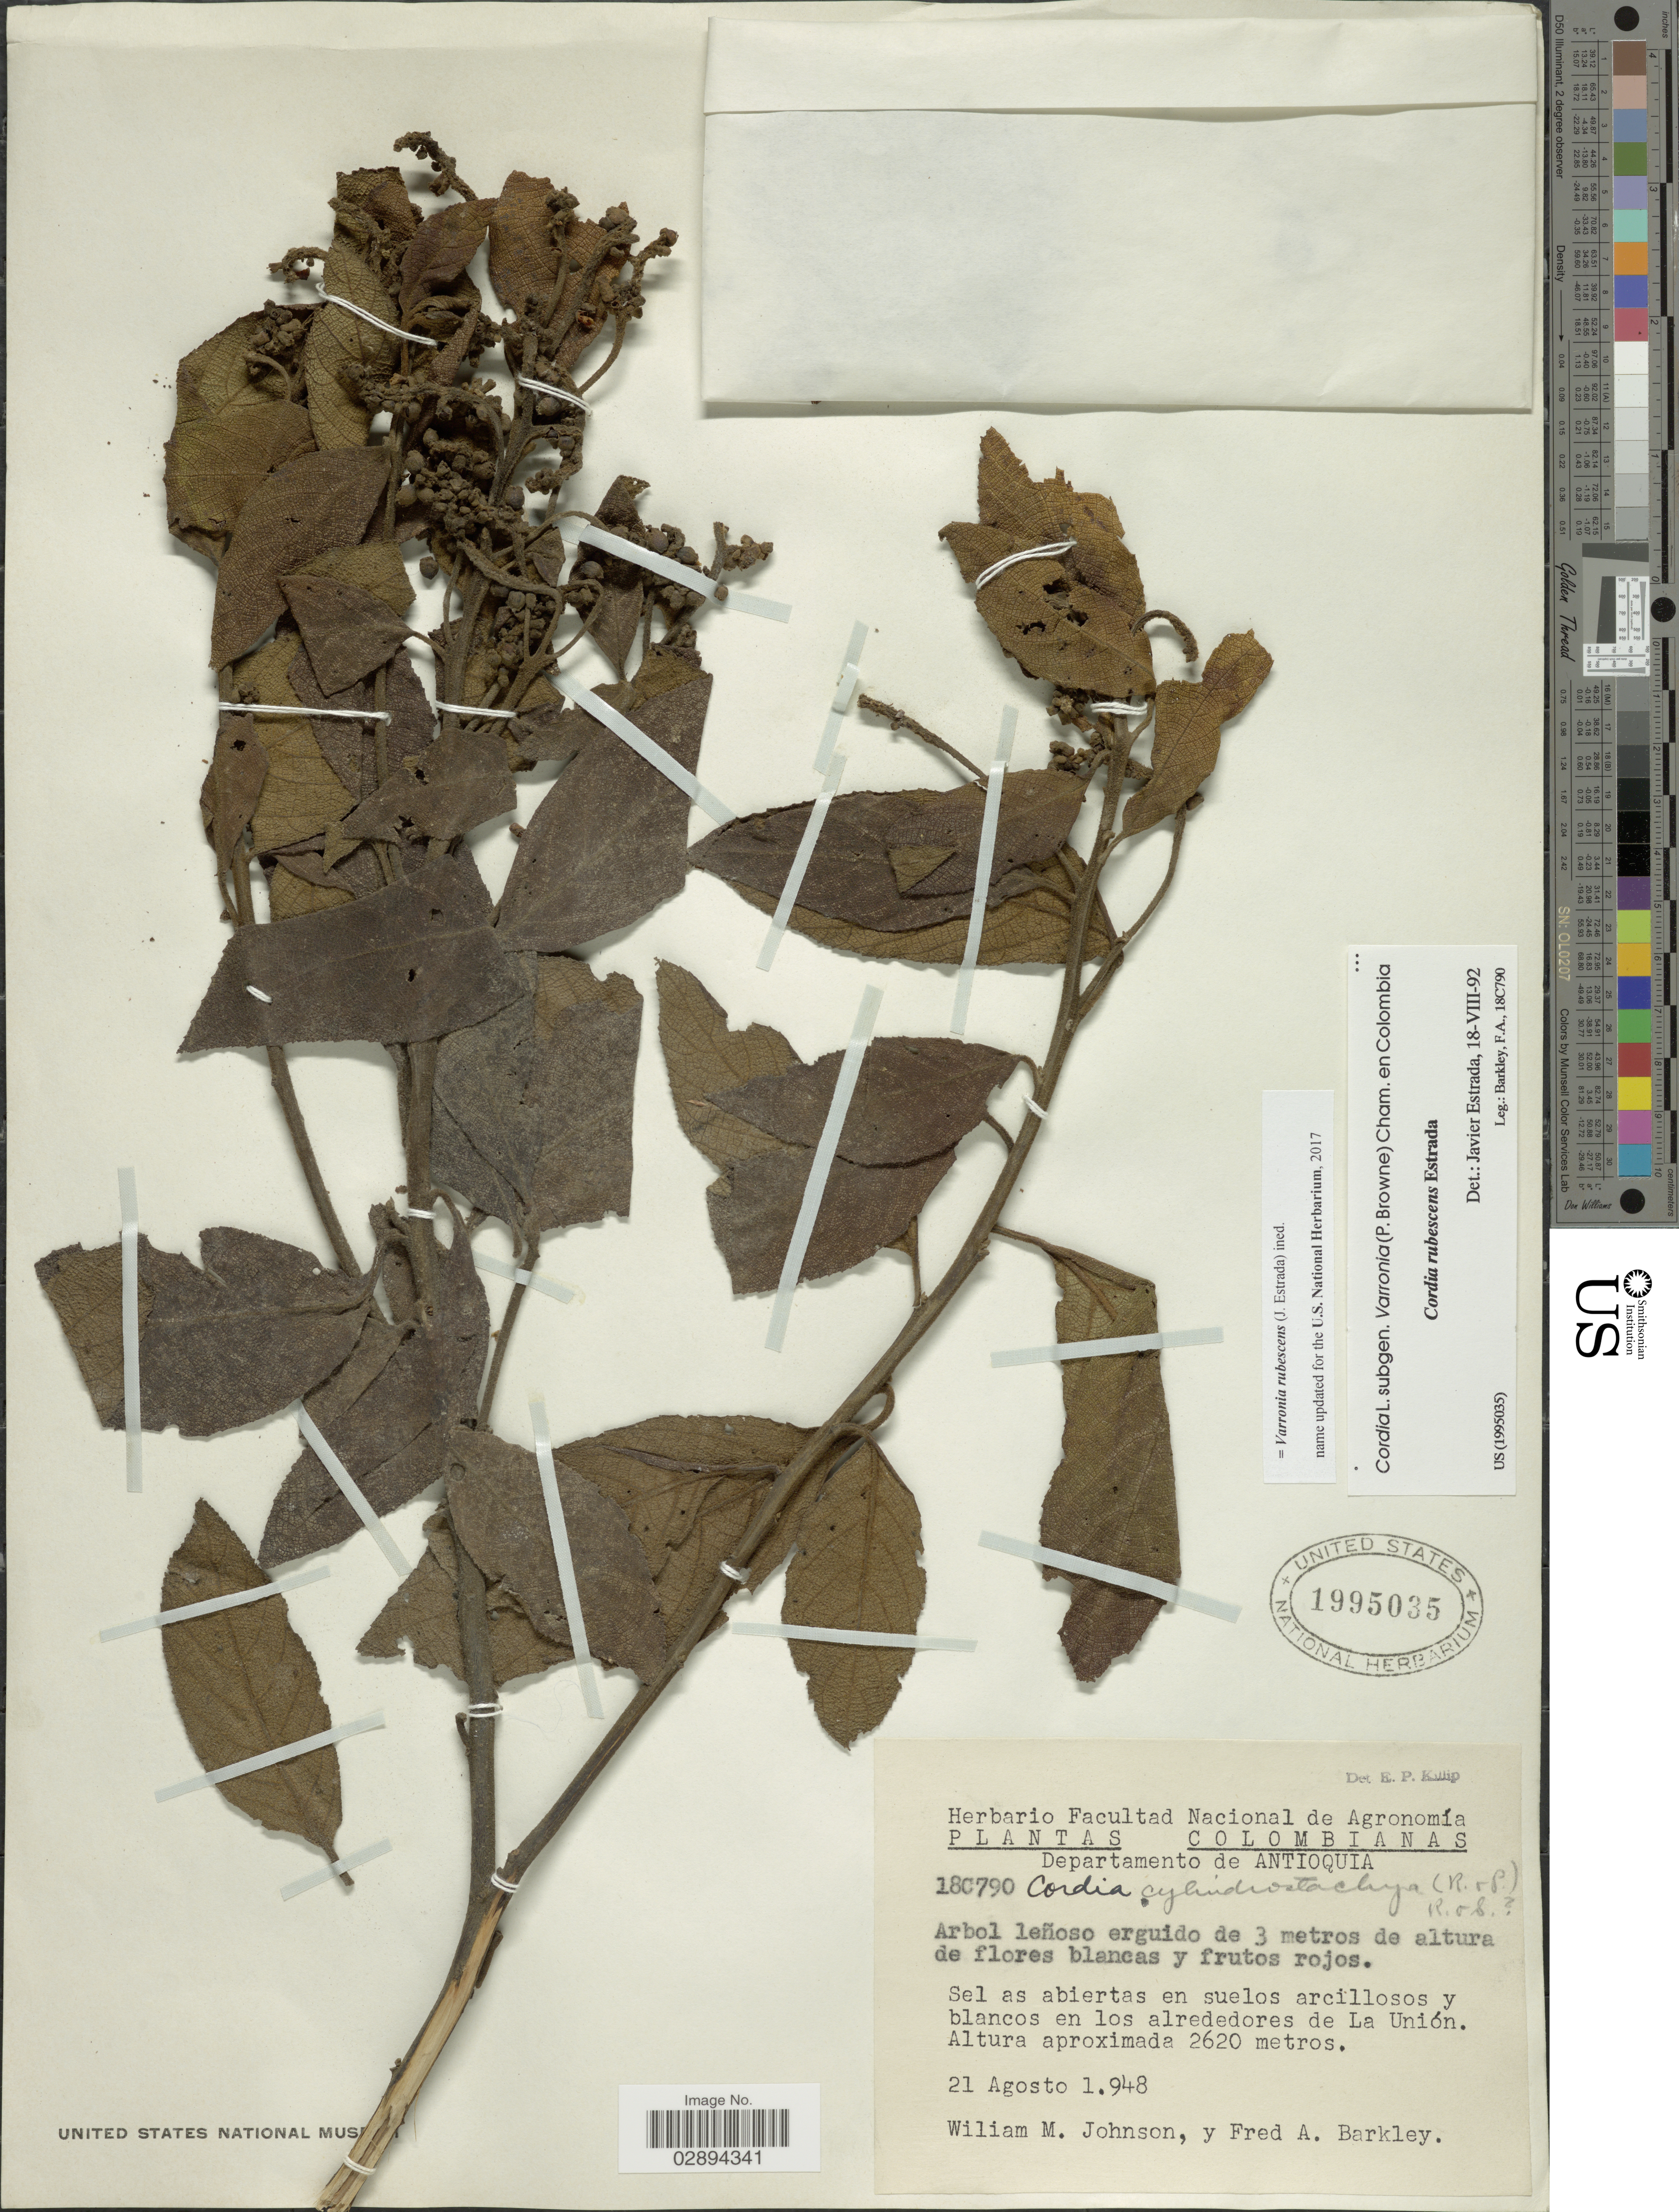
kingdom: Plantae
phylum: Tracheophyta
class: Magnoliopsida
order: Boraginales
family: Cordiaceae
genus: Varronia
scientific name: Varronia rubescens (J. Estrada) comb. nov. ined.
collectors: W. M. Johnson & F. A. Barkley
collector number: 180790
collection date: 1948-08-21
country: Colombia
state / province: Antioquia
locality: Departamento de Antioquia, Sel as abiertas en suelos arcillosos y blancos en los alrededores de La Unión.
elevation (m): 2620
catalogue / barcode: US 1995035